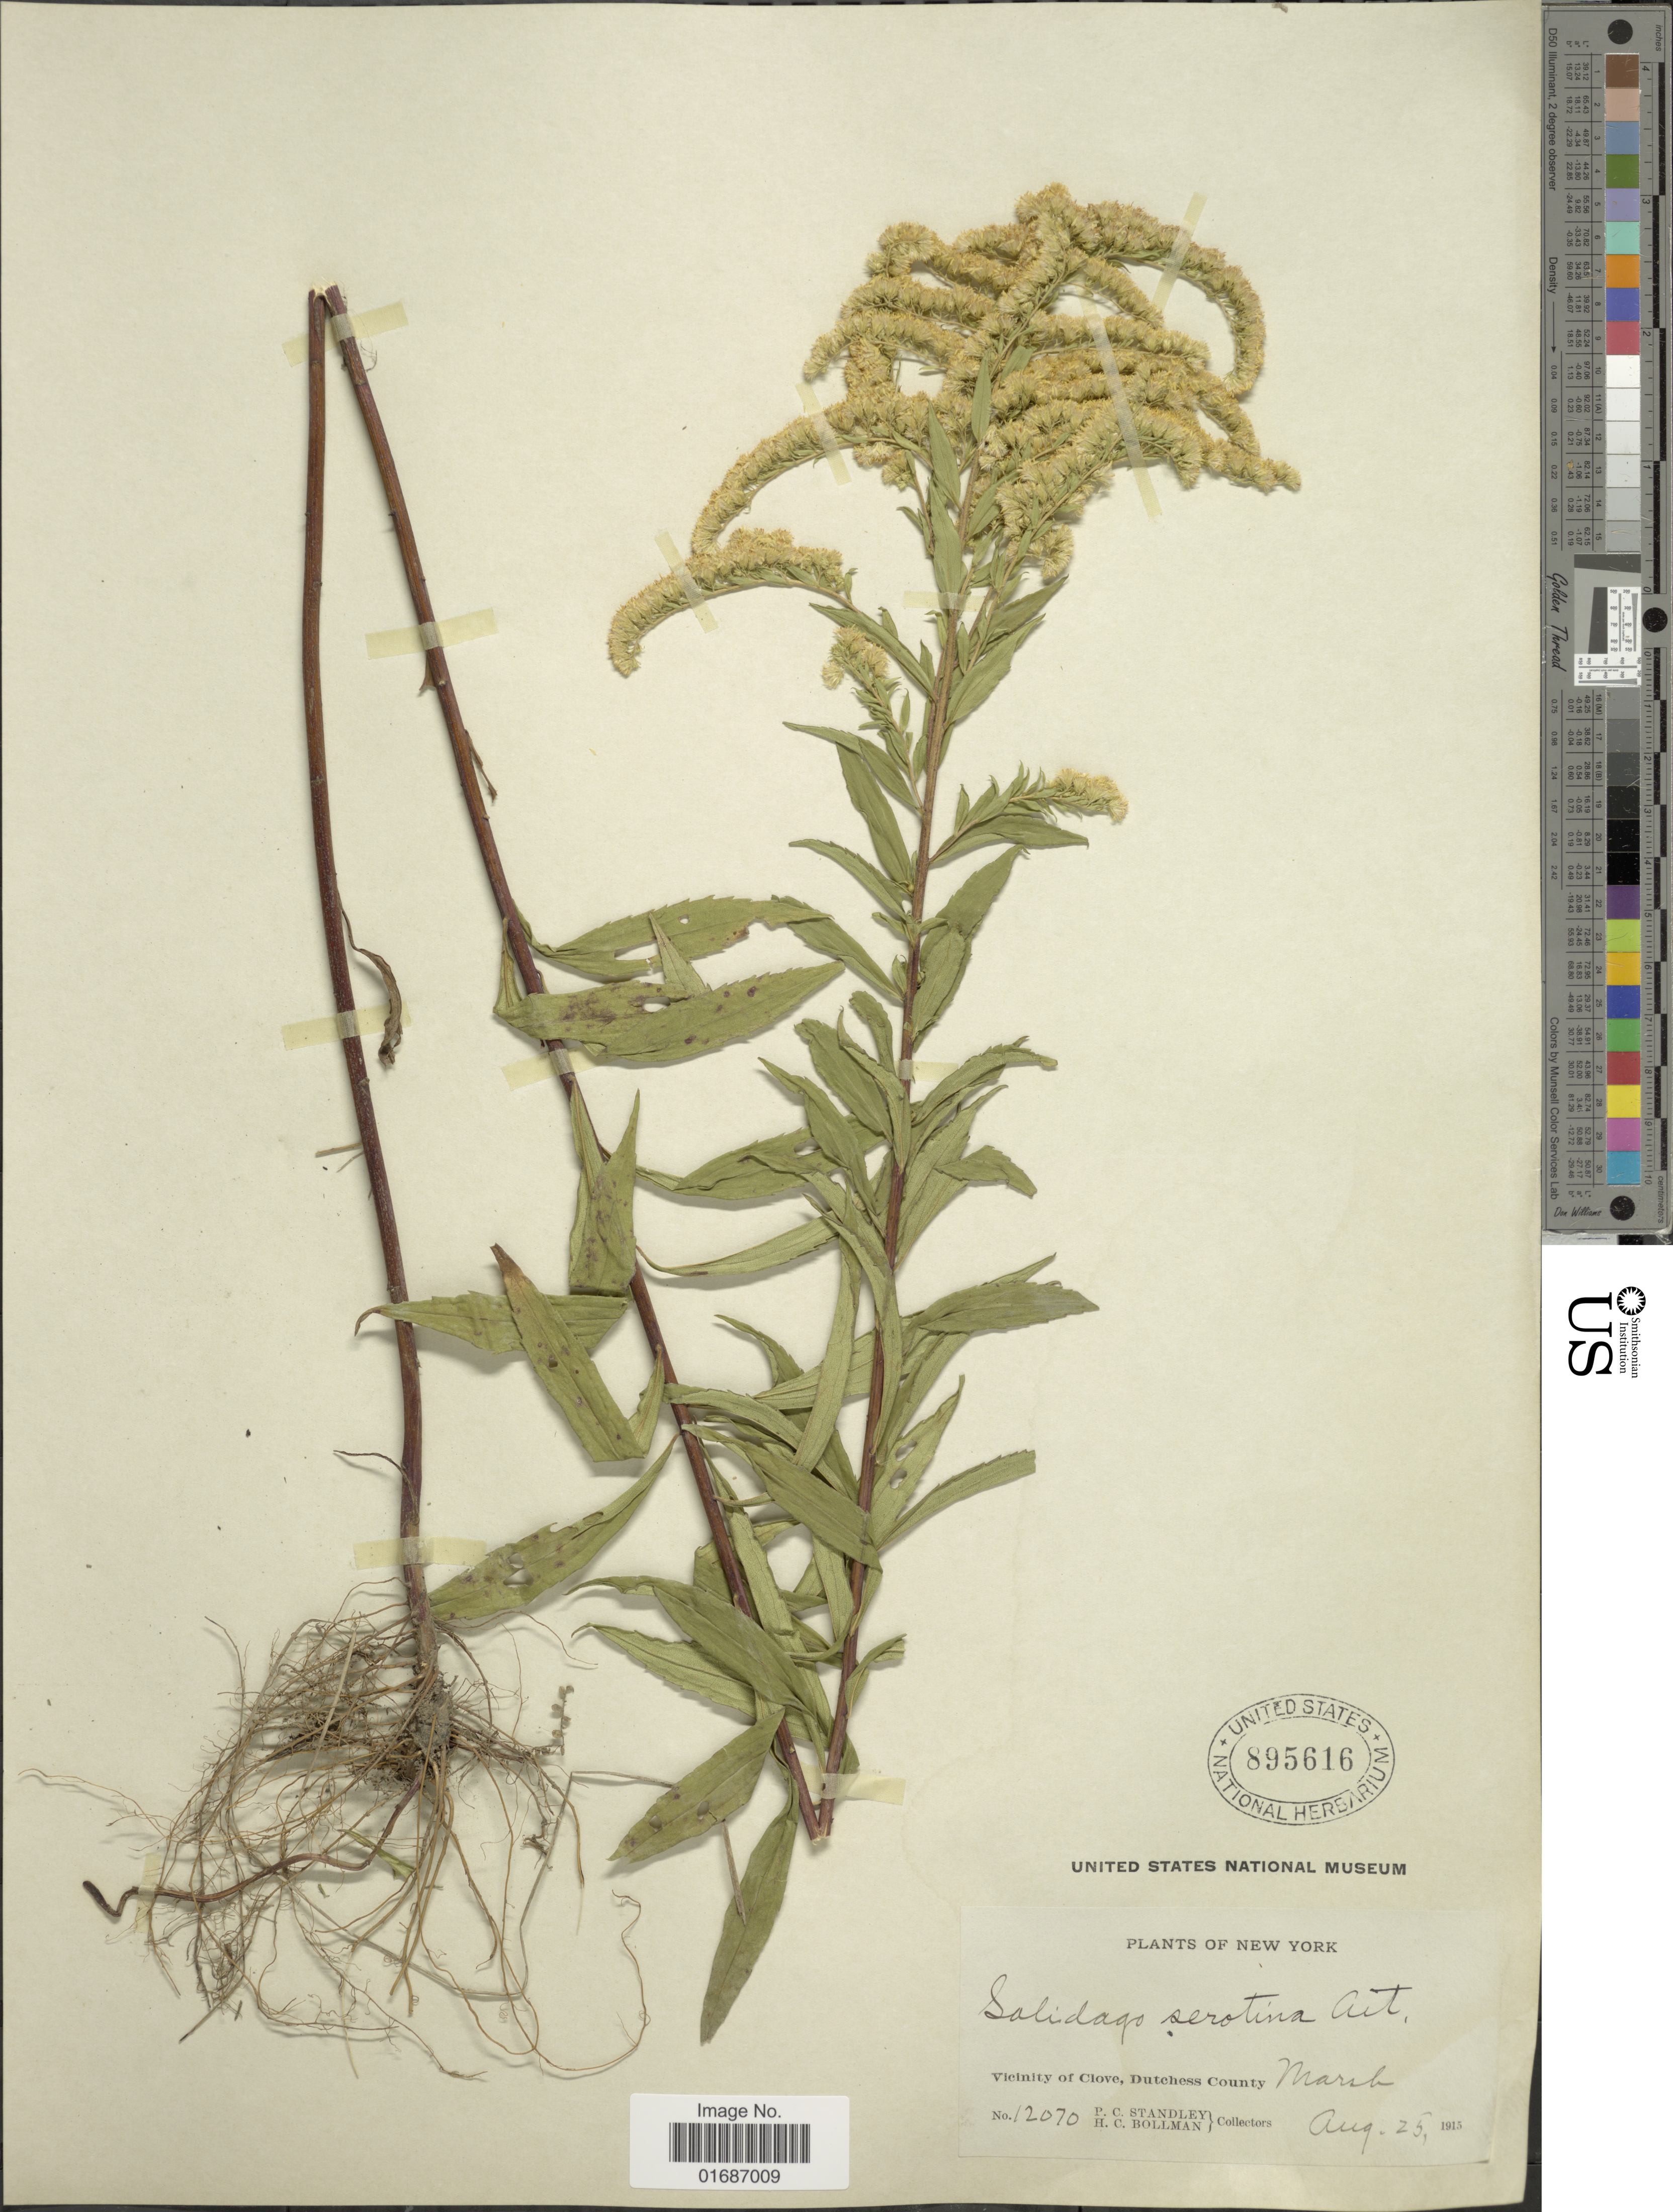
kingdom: Plantae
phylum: Tracheophyta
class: Magnoliopsida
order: Asterales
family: Asteraceae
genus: Solidago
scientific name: Solidago gigantea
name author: Aiton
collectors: P. C. Standley & H. C. Bollman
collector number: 12070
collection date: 1915-08-25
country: United States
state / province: New York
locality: Vicinity of Clove, Dutchess County Marsh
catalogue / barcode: US 895616